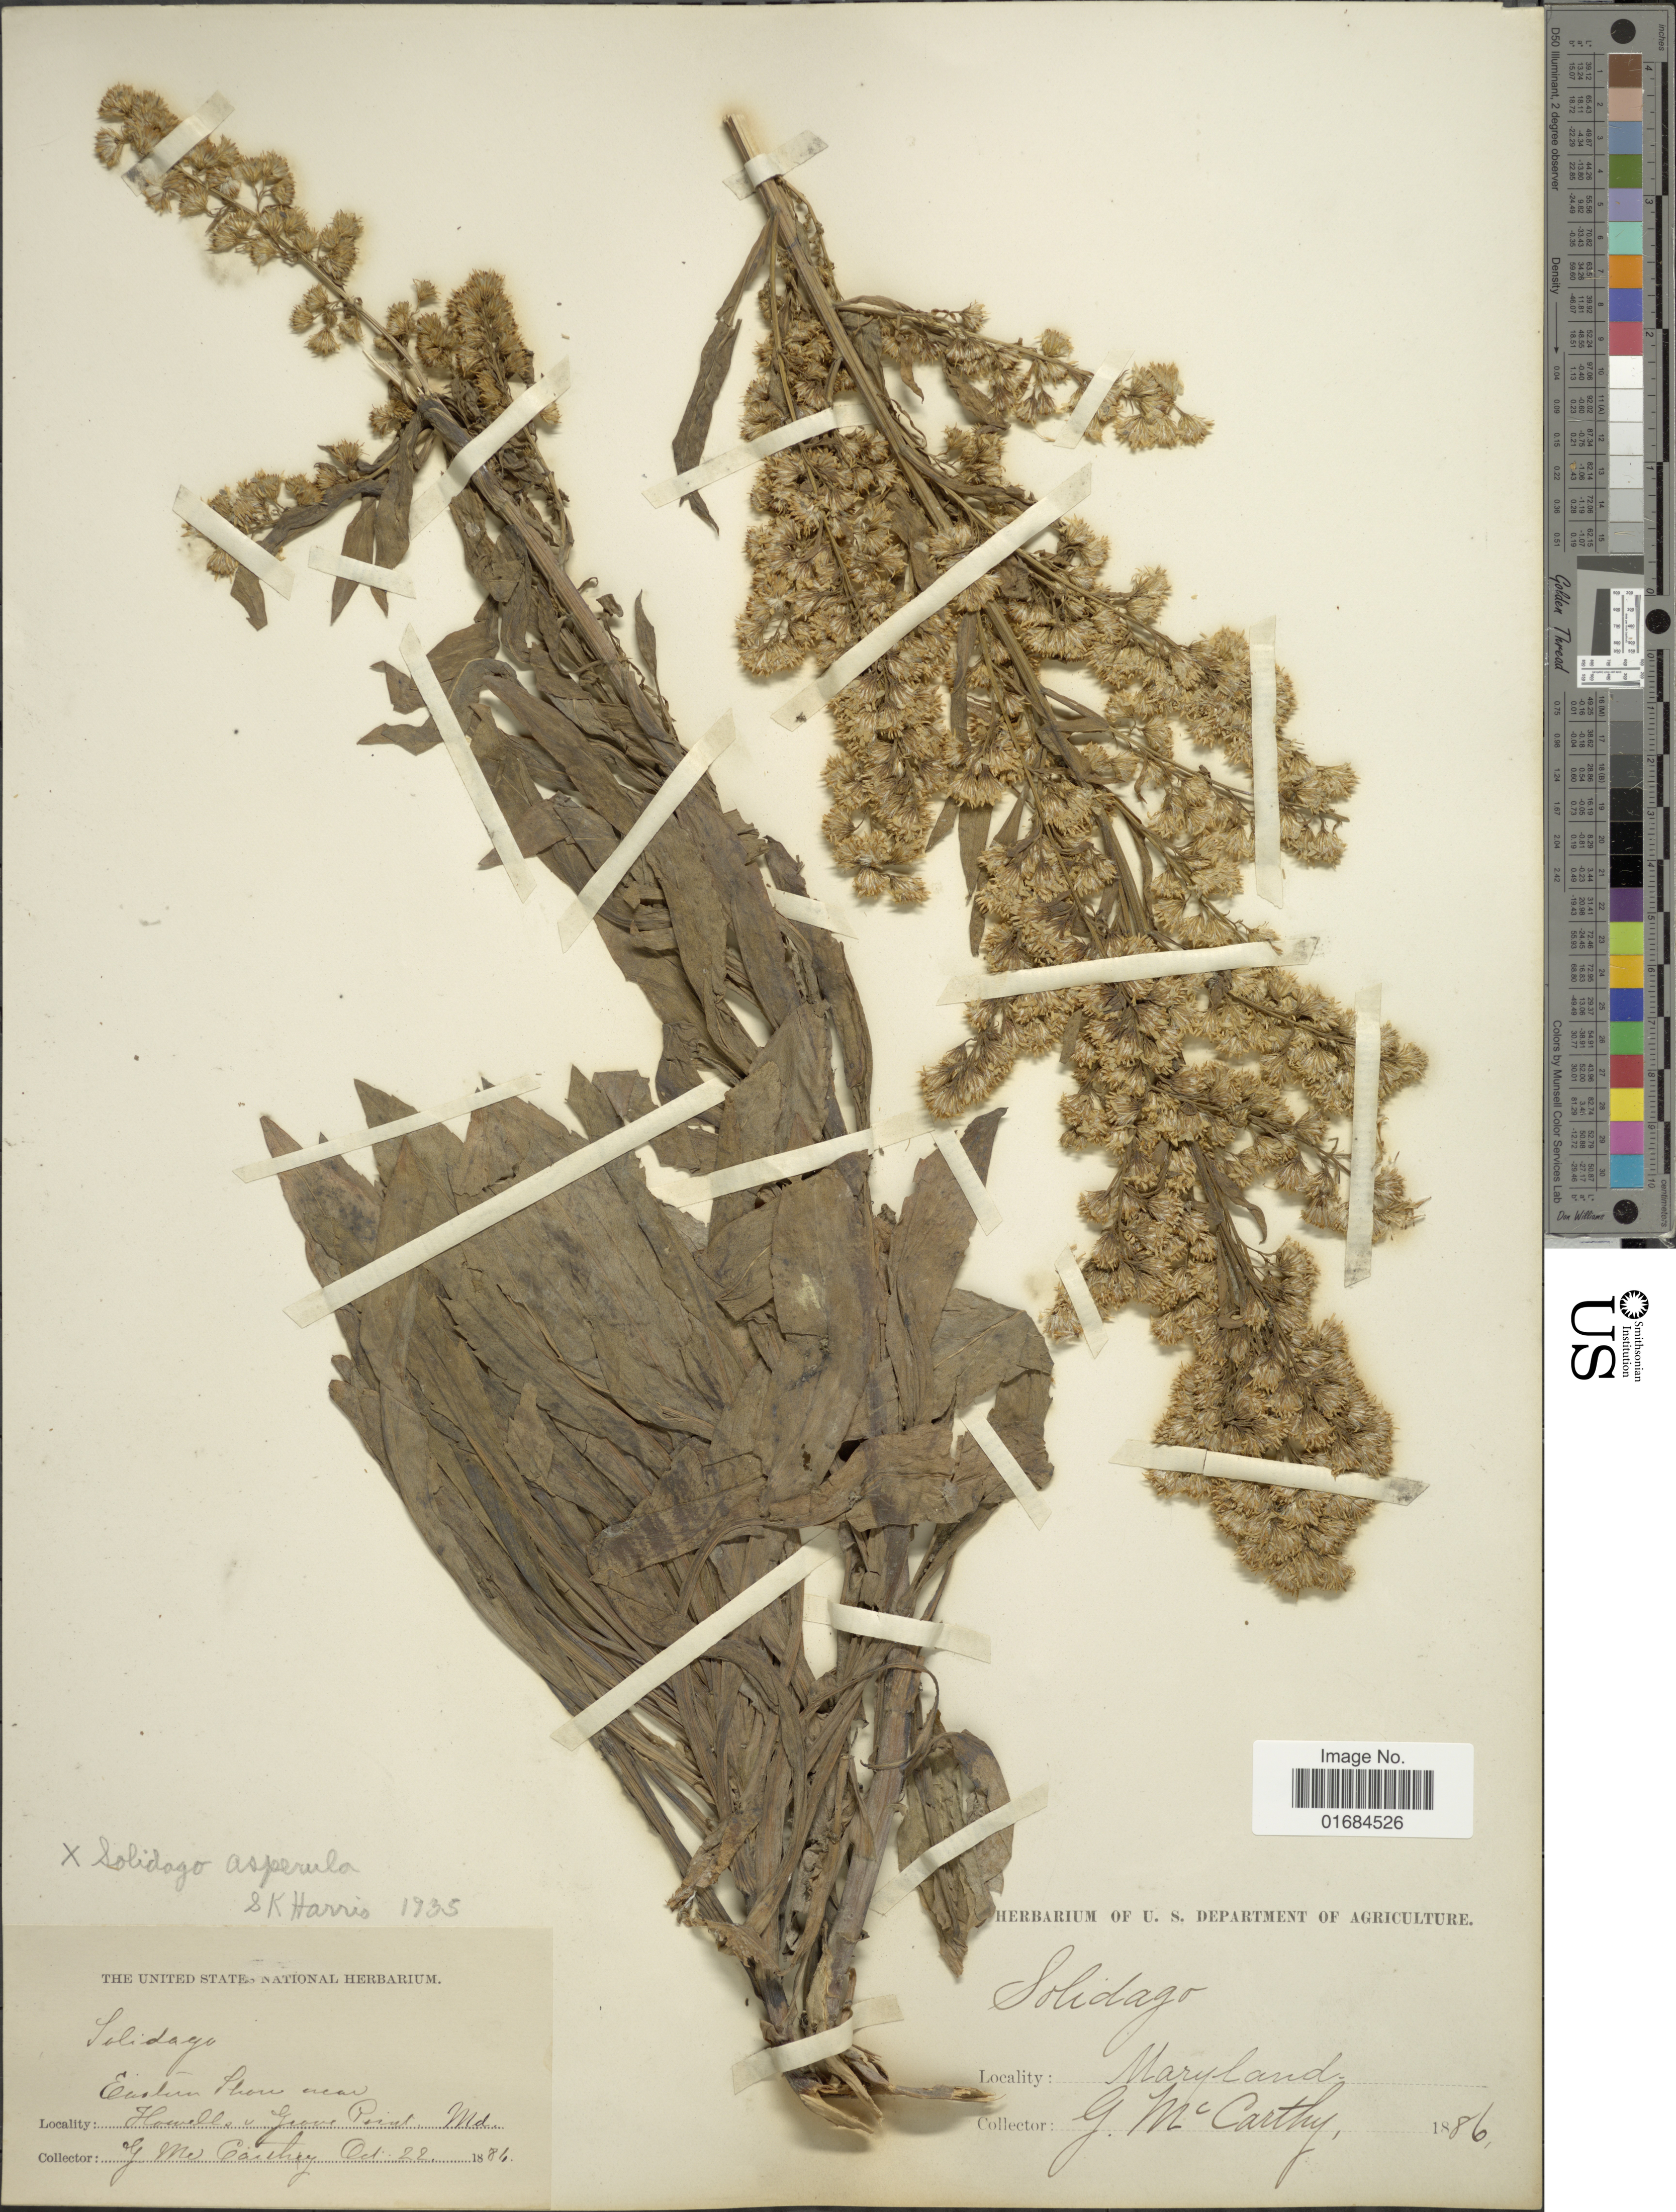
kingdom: Plantae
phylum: Tracheophyta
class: Magnoliopsida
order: Asterales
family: Asteraceae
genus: Solidago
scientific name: Solidago x asperula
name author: Desf.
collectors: G. McCarthy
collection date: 1886-10-22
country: United States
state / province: Maryland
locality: Howell v Grove Point,